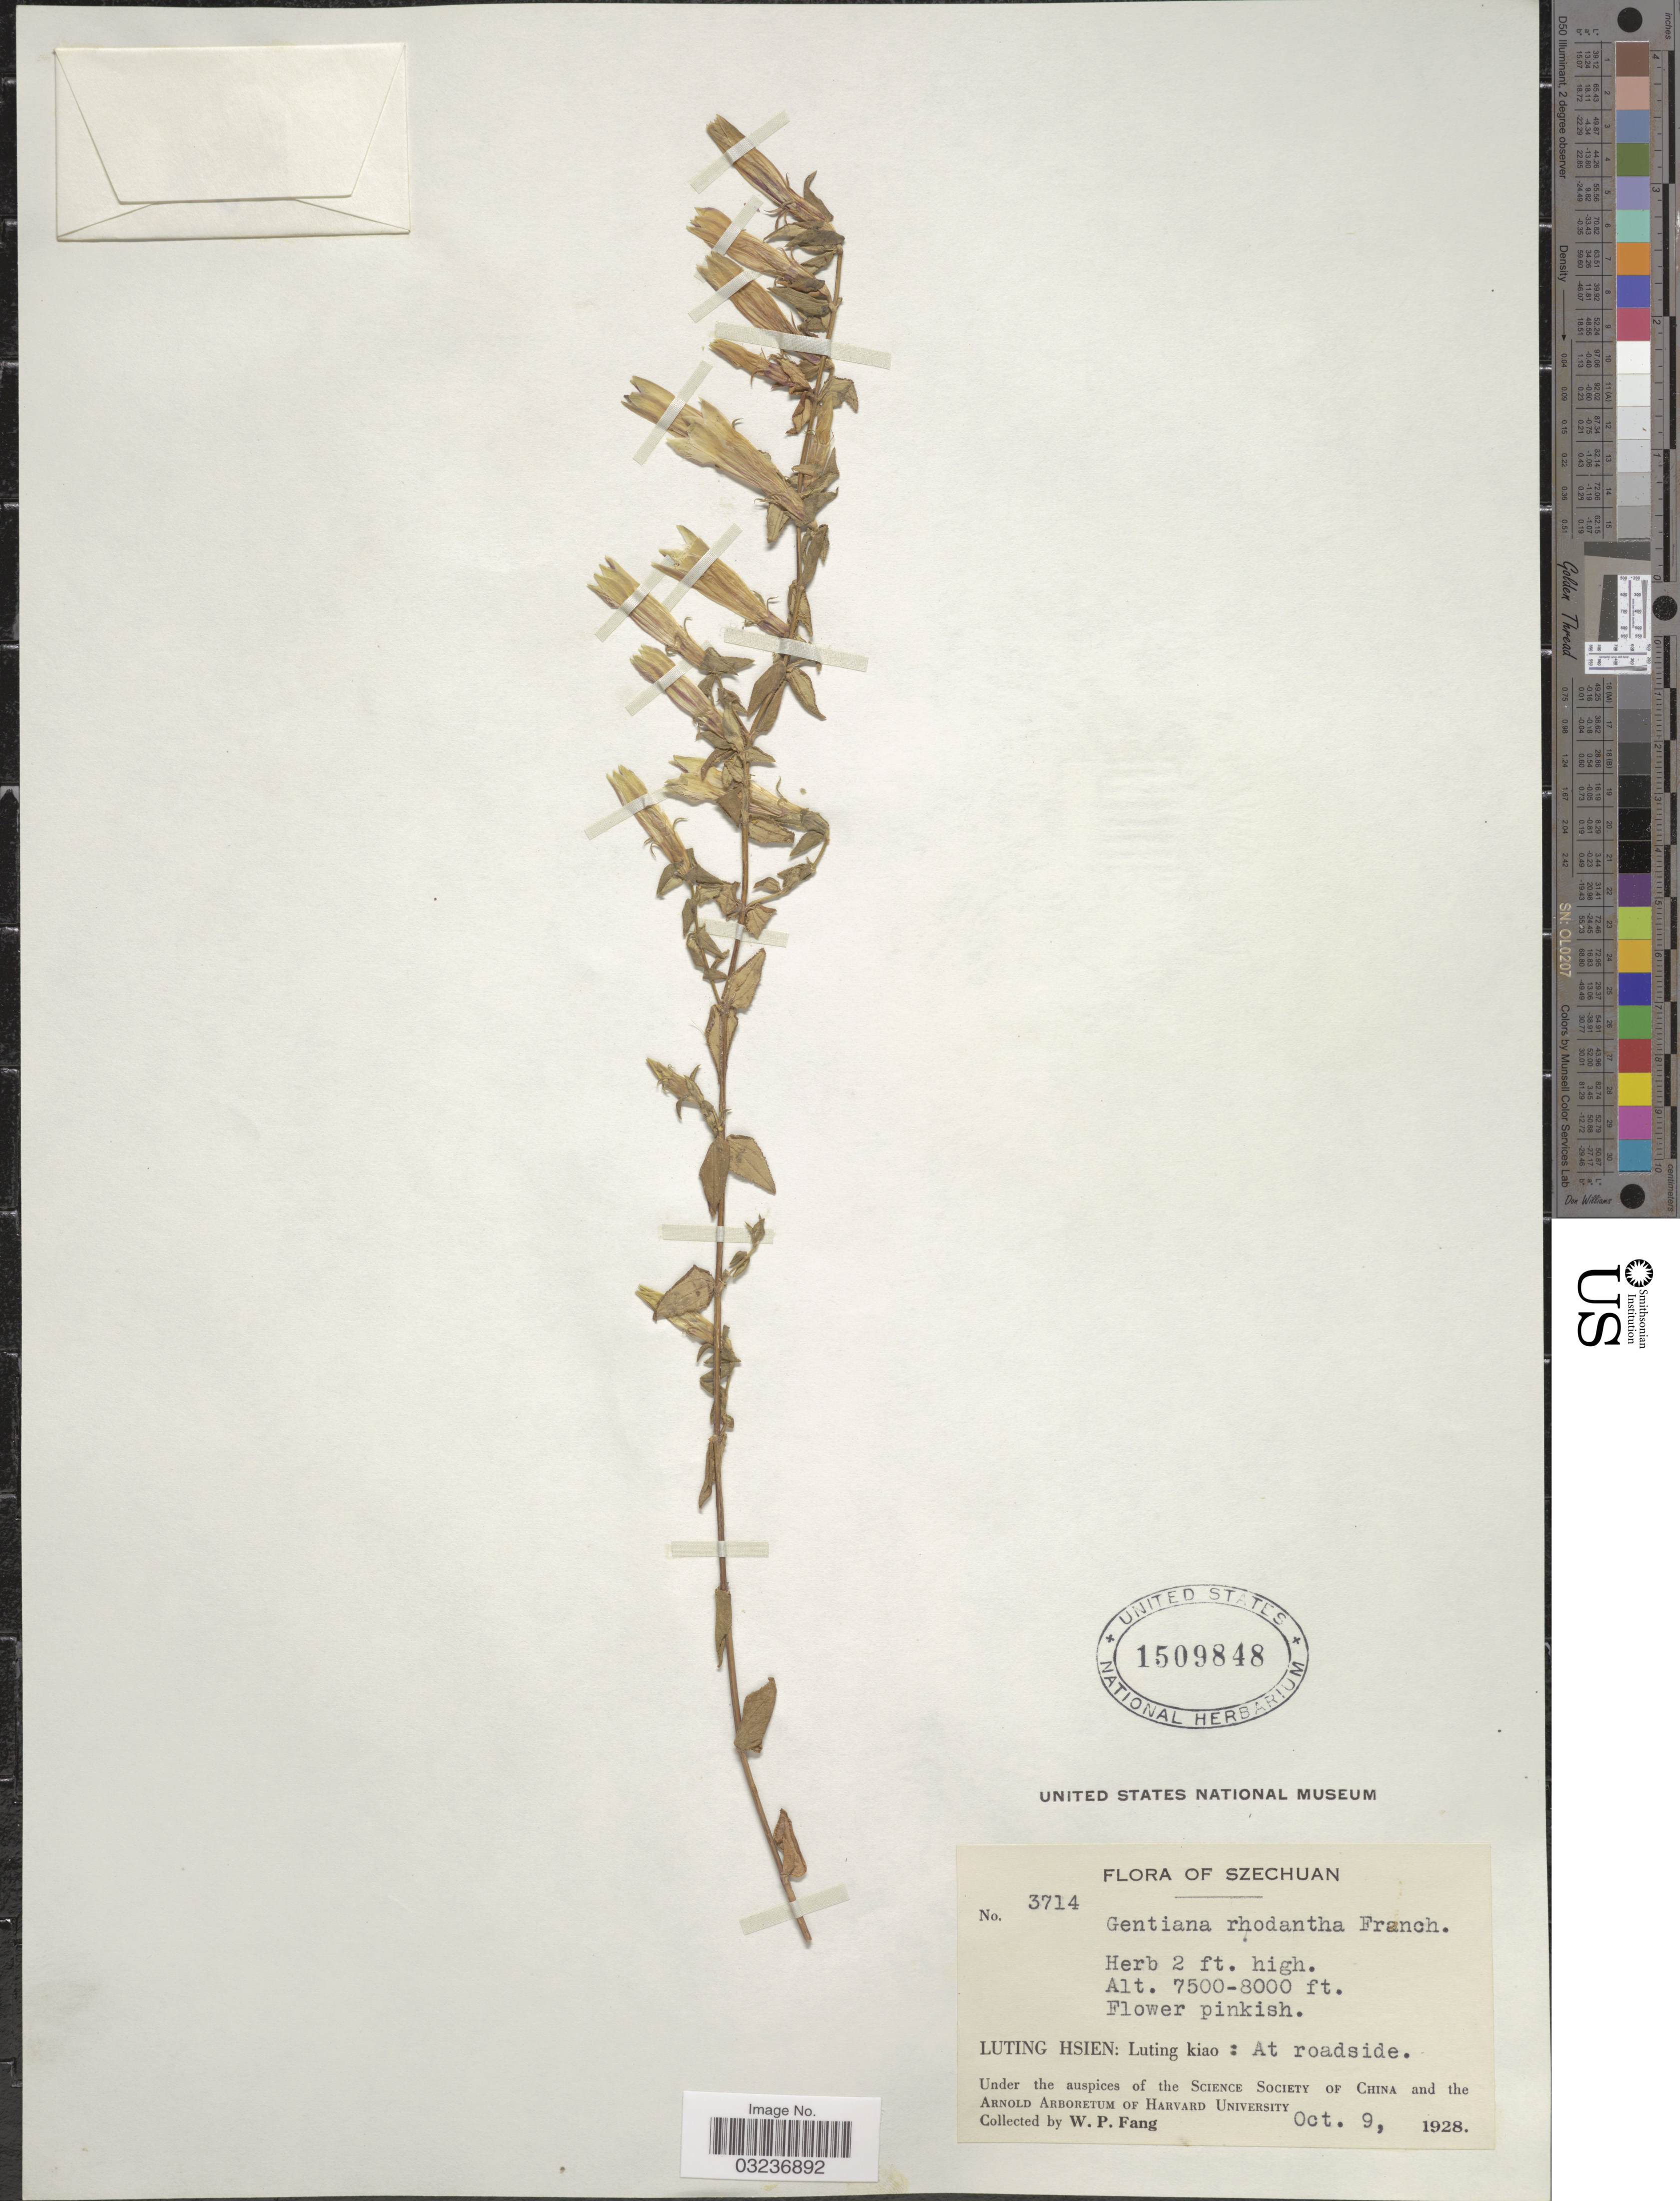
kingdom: Plantae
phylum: Tracheophyta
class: Magnoliopsida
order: Gentianales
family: Gentianaceae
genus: Gentiana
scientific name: Gentiana rhodantha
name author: Franch. ex Hemsl.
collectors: W. P. Fang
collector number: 3714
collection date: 1928-10-09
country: China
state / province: Sichuan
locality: Szechuan, Luting Hsien: Luting kiao: At roadside.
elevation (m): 2286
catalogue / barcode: US 1509848